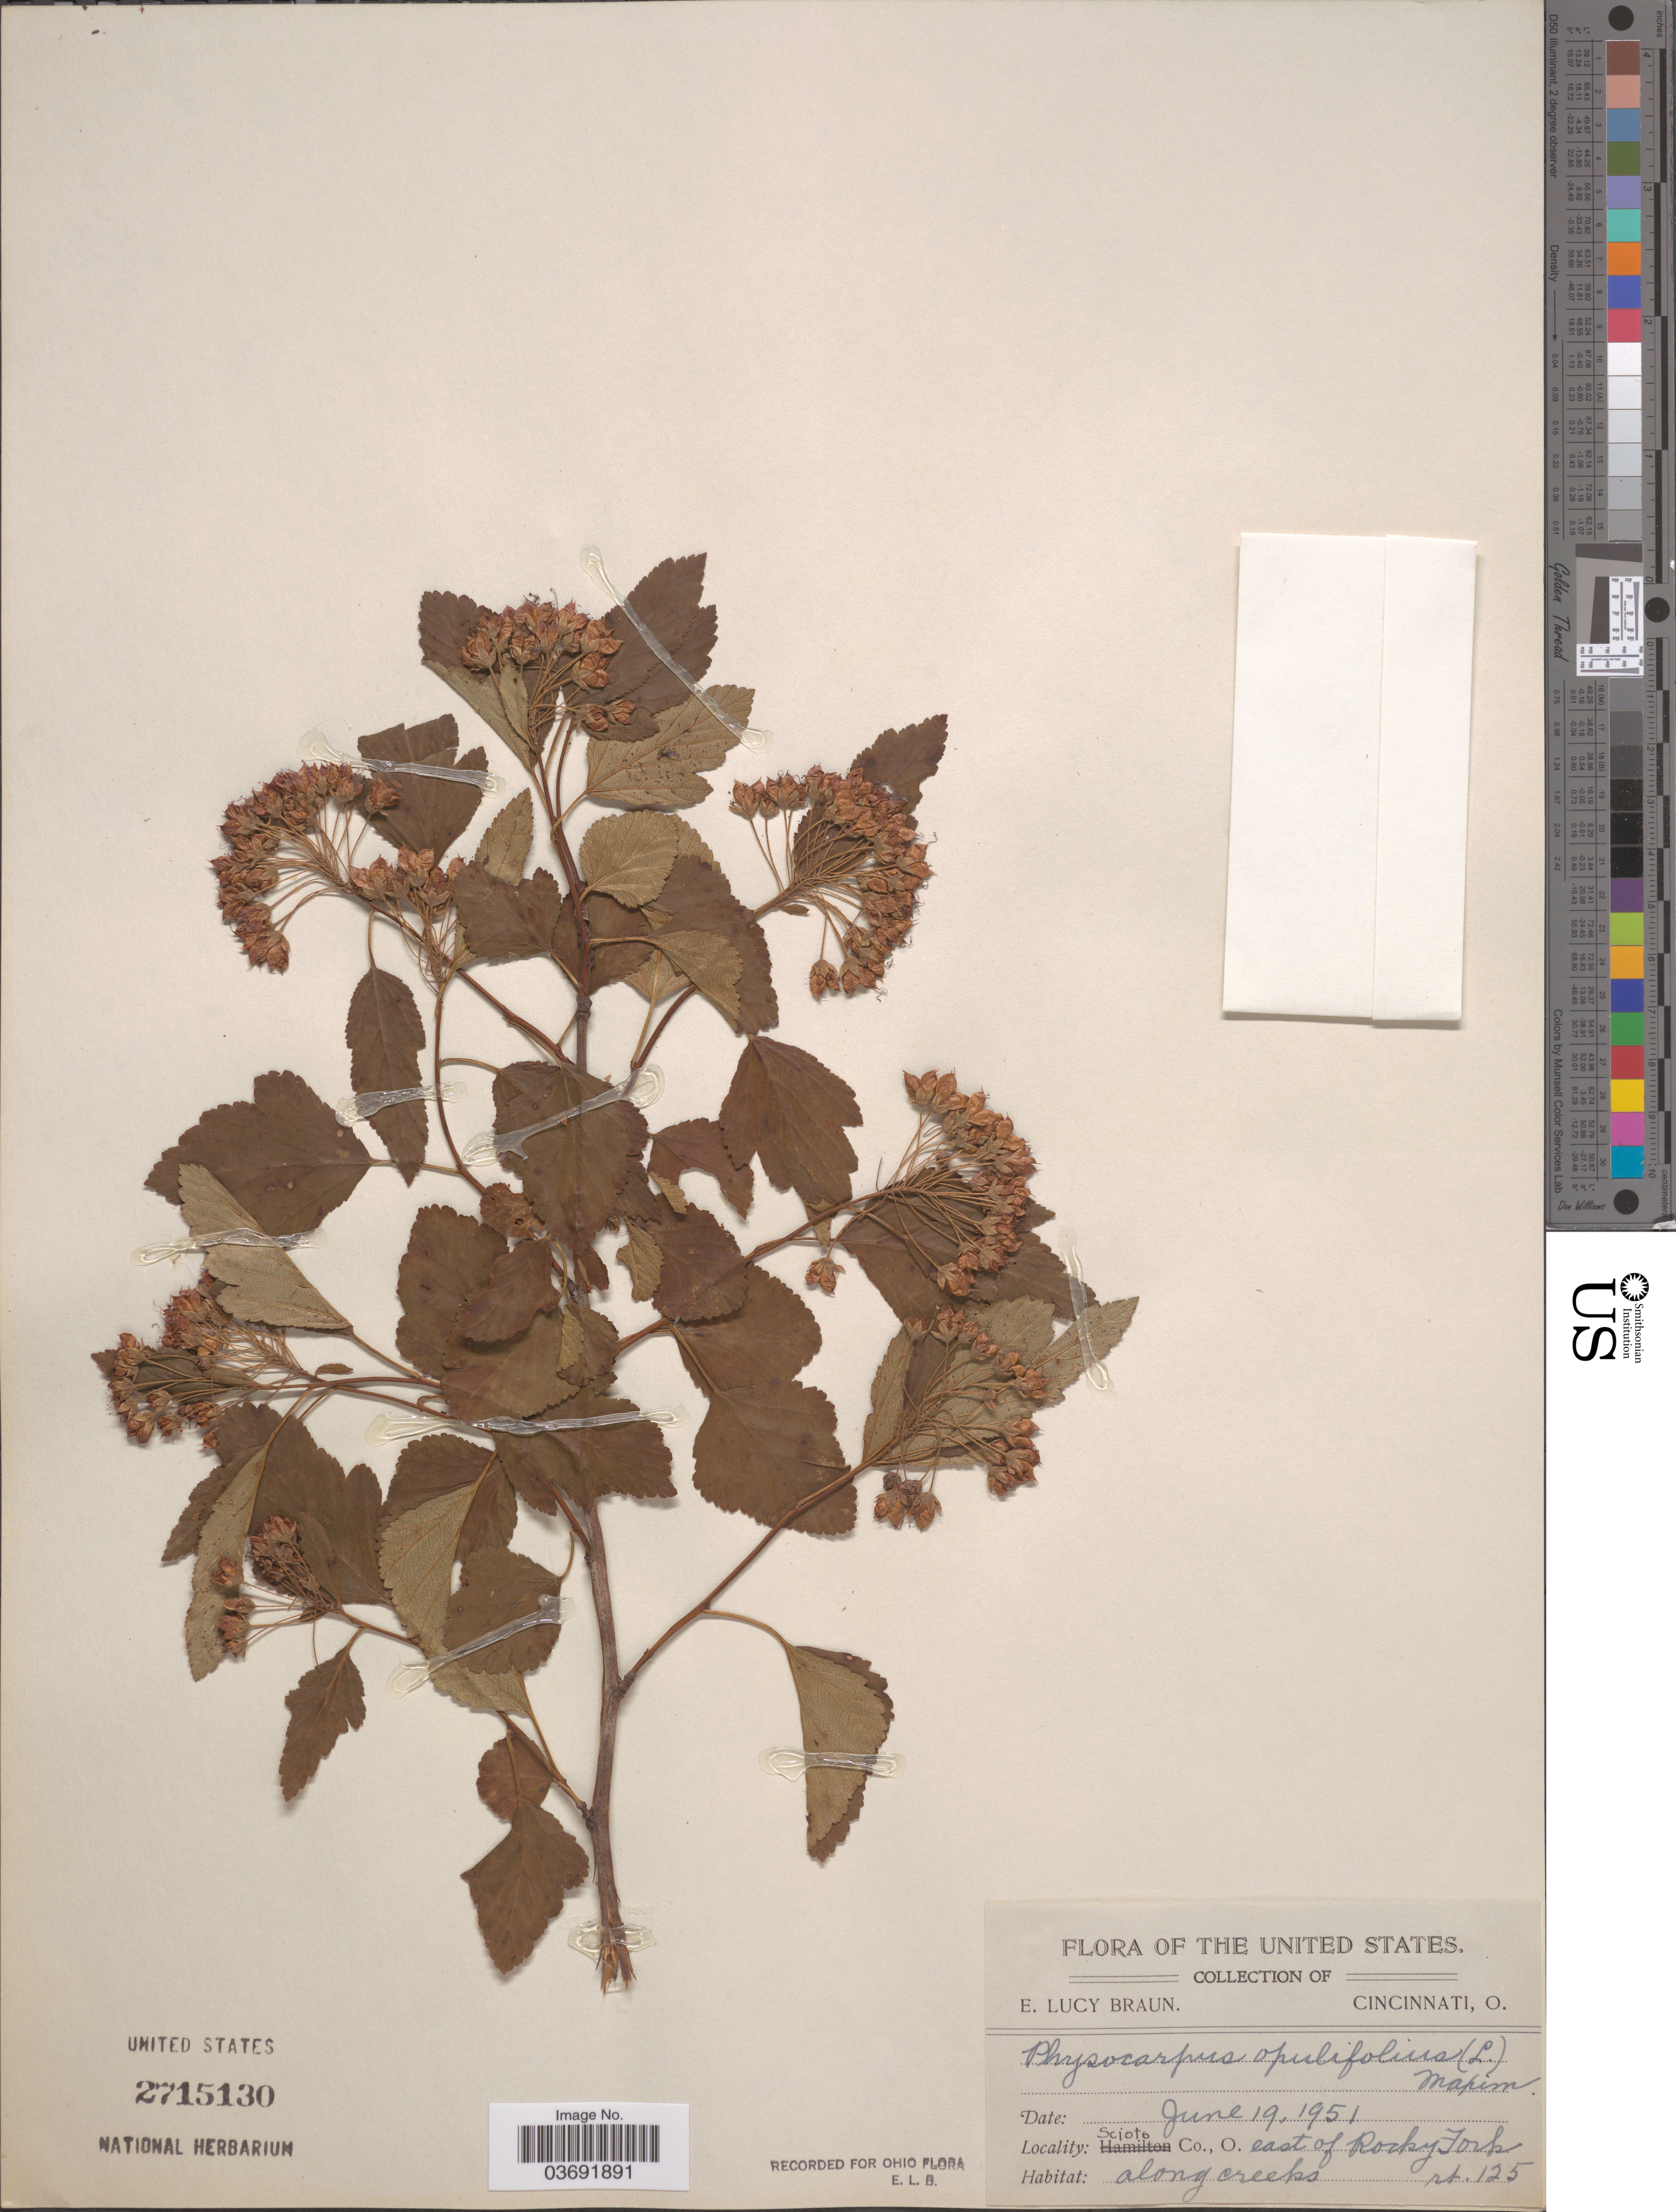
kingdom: Plantae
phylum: Tracheophyta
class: Magnoliopsida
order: Rosales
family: Rosaceae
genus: Physocarpus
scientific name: Physocarpus opulifolius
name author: (L.) Maxim.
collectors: E. L. Braun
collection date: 1951-06-19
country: United States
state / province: Ohio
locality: Scioto Co., O. east of Rocky Fork. Along creeks rt. 125.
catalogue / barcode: US 2715130